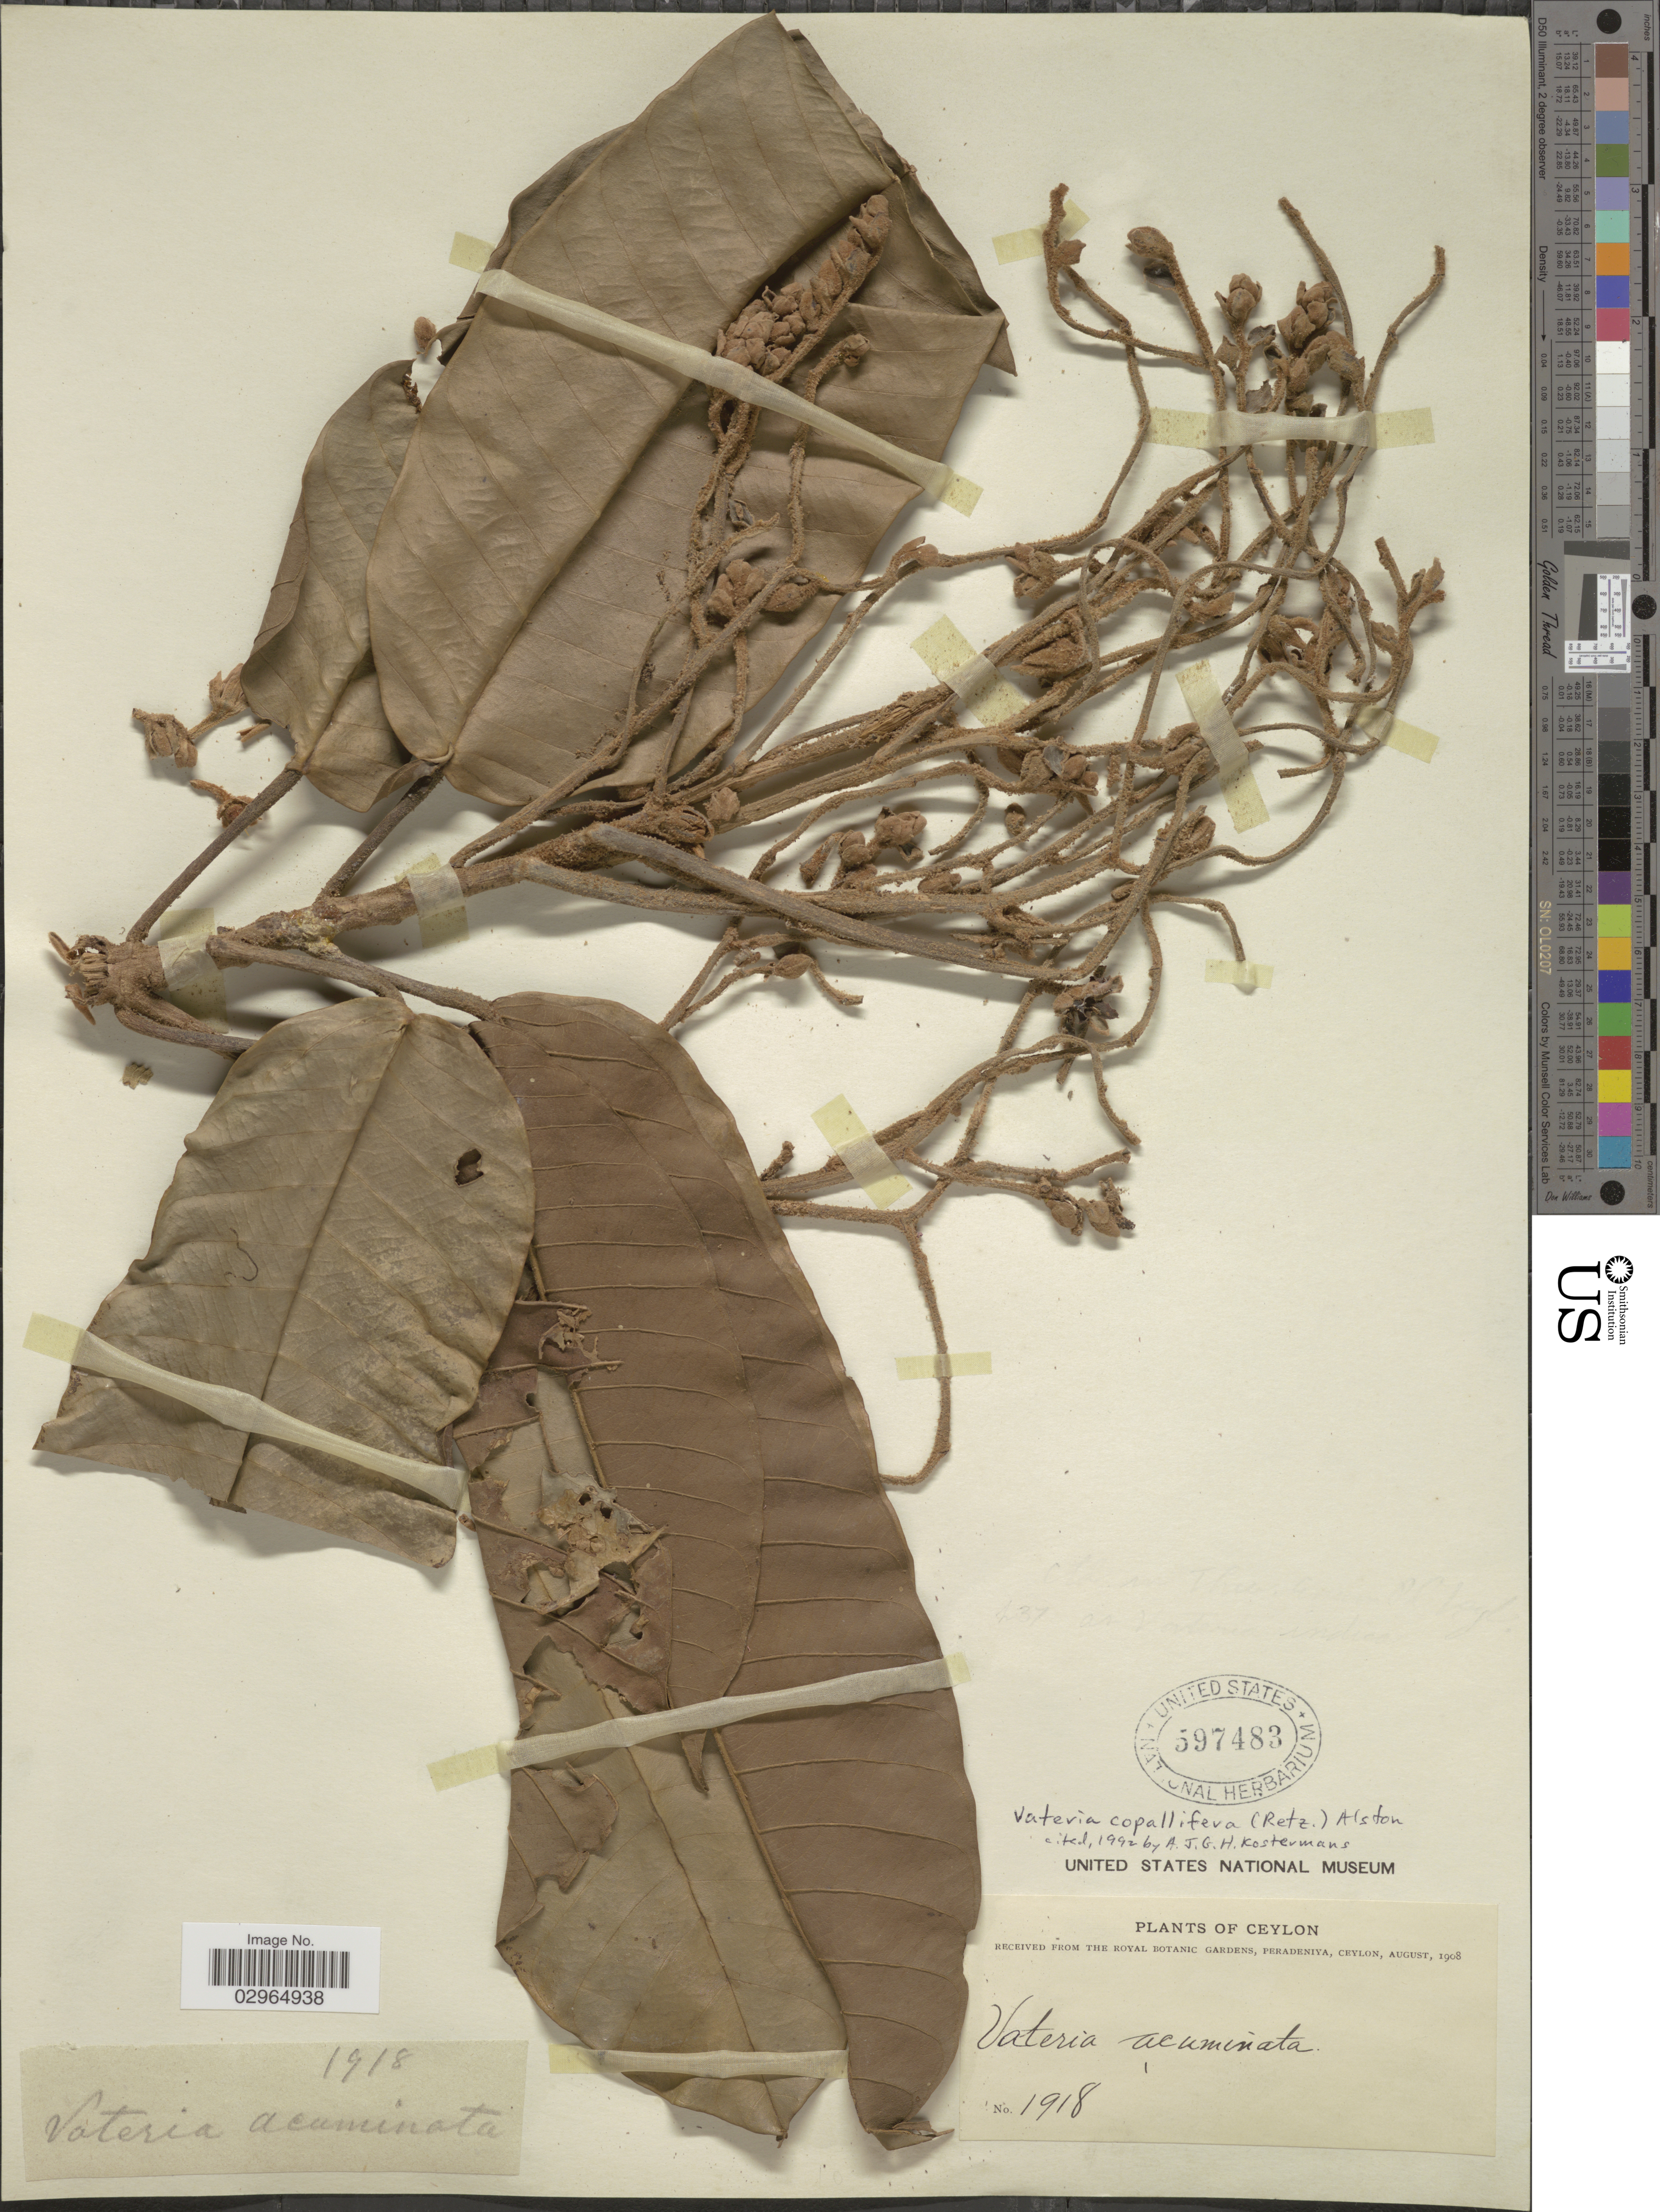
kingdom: Plantae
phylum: Tracheophyta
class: Magnoliopsida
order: Malvales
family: Dipterocarpaceae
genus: Vateria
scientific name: Vateria copallifera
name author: (Retz.) Alston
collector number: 1918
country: Sri Lanka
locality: Ceylon.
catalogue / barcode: US 597483